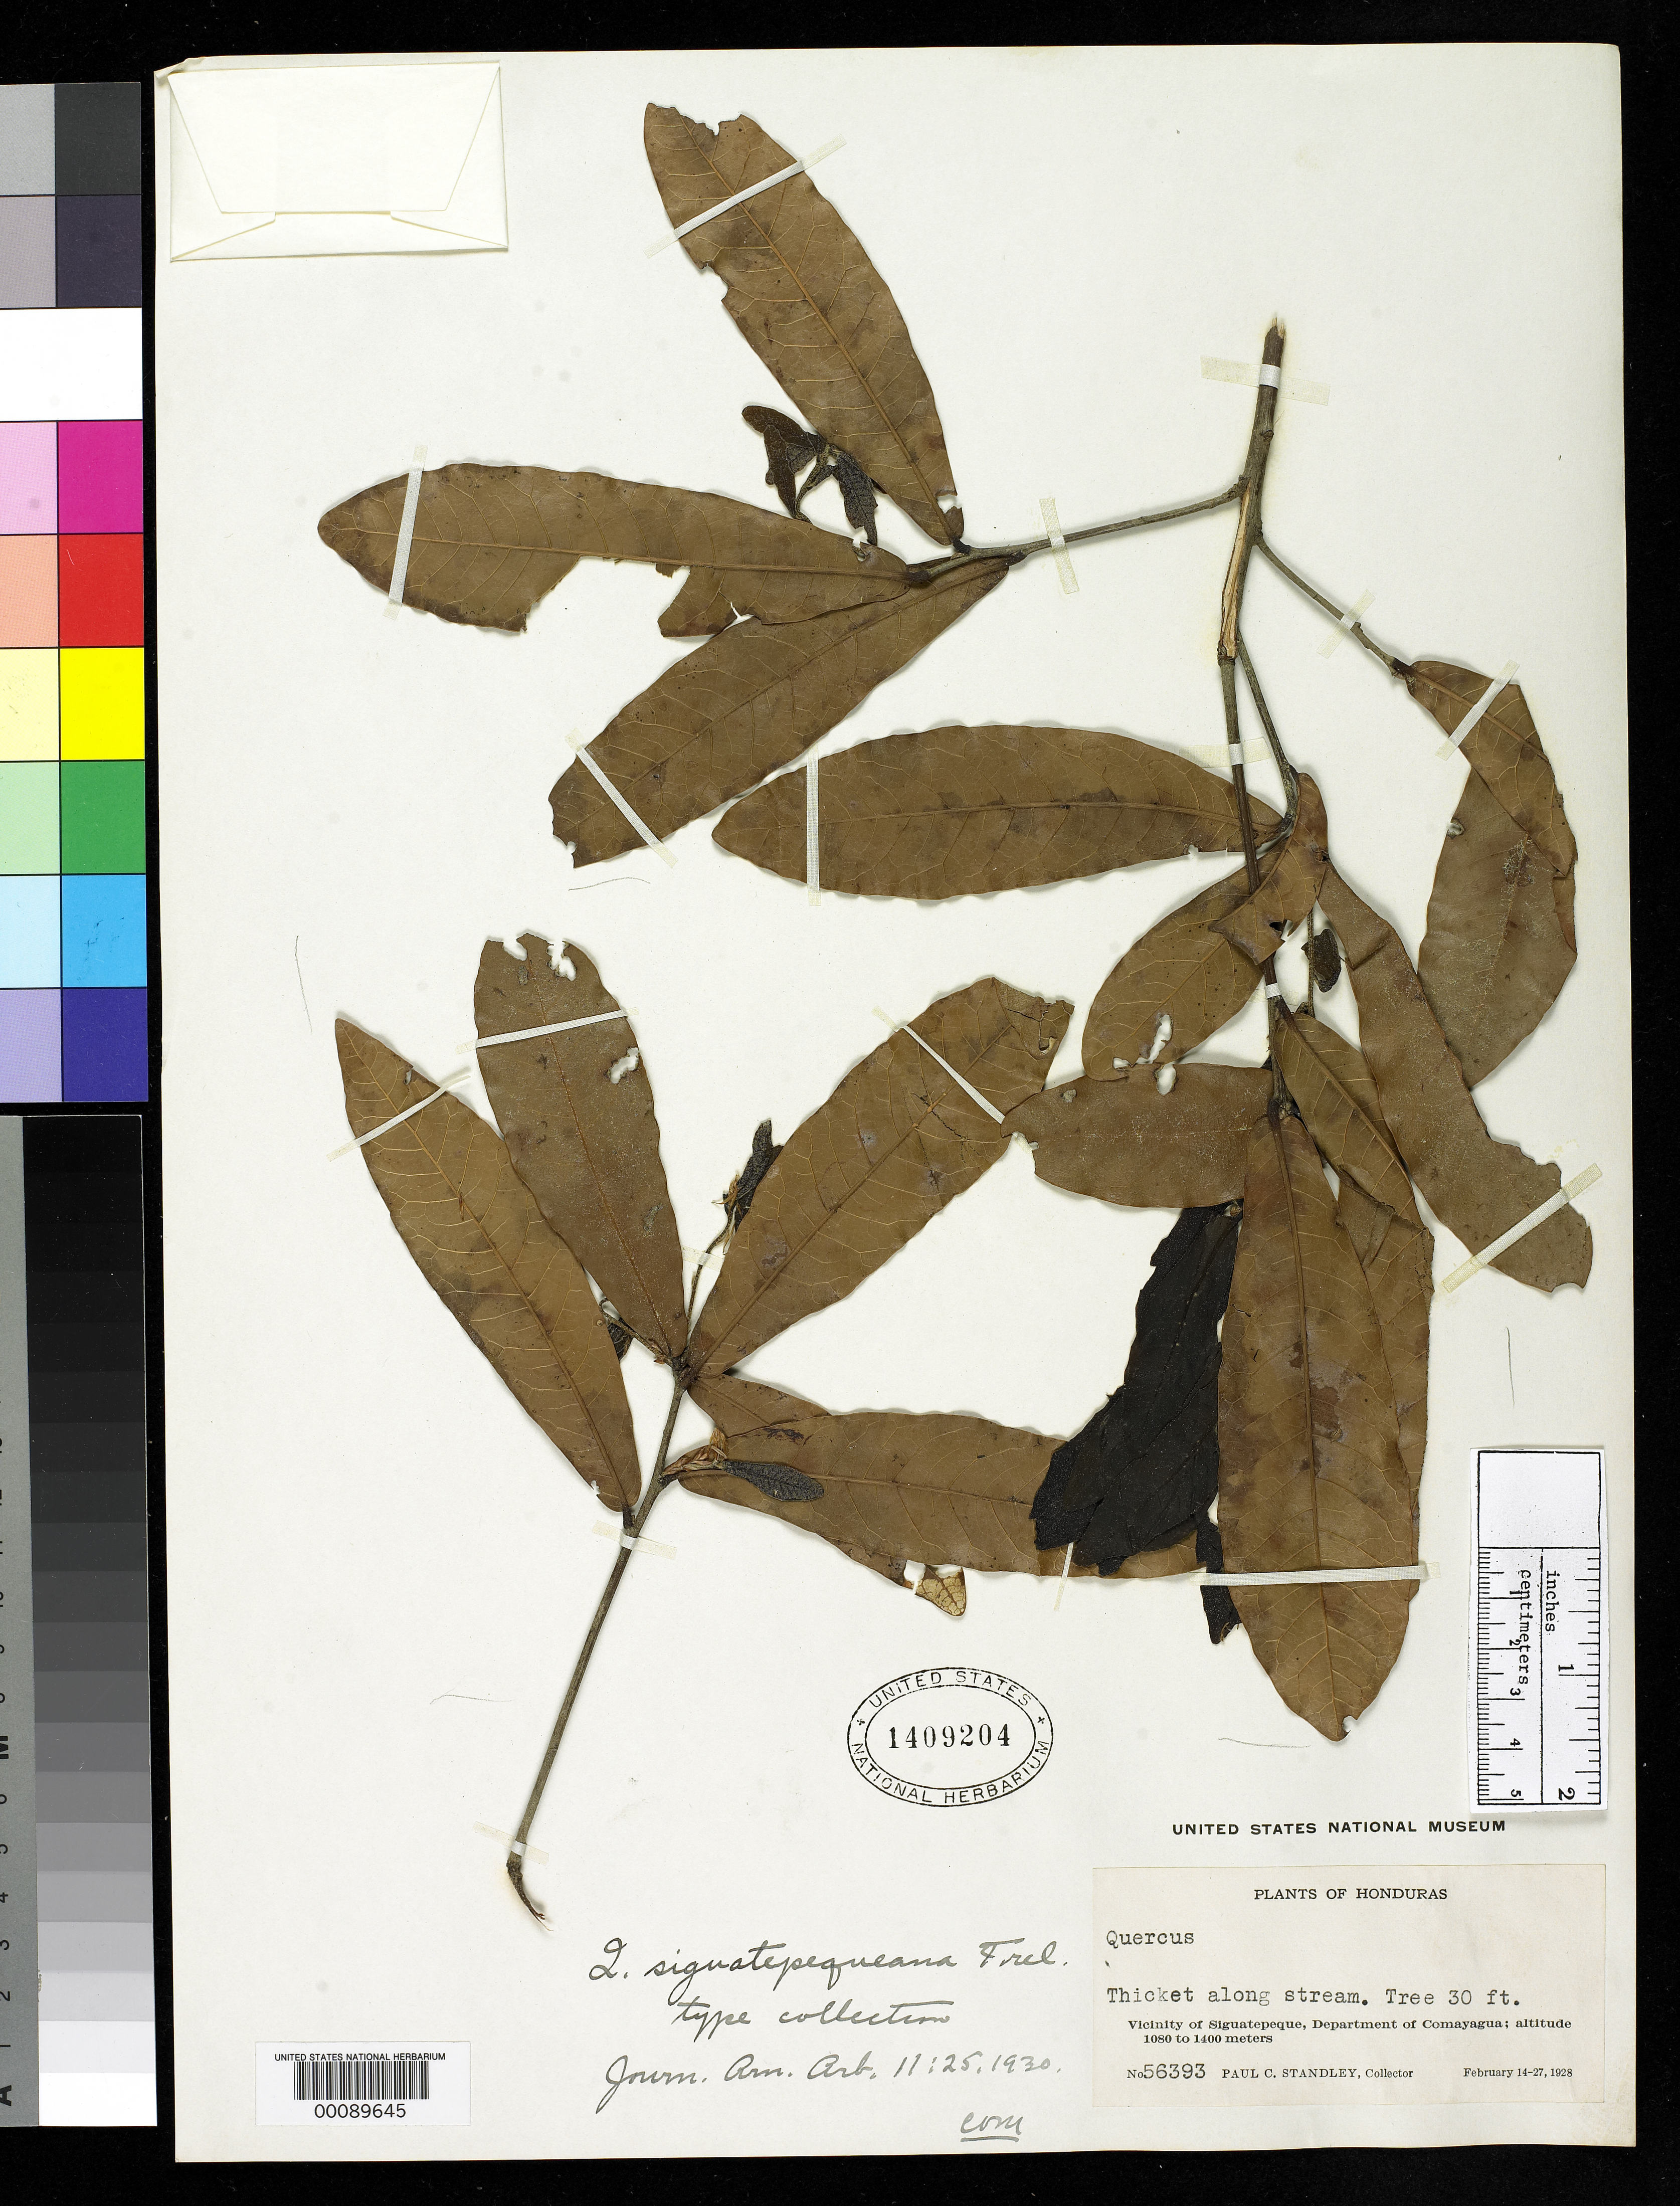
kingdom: Plantae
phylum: Tracheophyta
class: Magnoliopsida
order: Fagales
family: Fagaceae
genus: Quercus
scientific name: Quercus siguatepequeana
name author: Trel. in Standl.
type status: Isotype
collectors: P. C. Standley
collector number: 56393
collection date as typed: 14 Feb 1928 to 27 Feb 1928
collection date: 1928-02-14/1928-02-27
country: Honduras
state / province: Comayagua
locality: Vicinity of Siguatepeque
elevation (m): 1100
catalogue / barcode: US 1409204